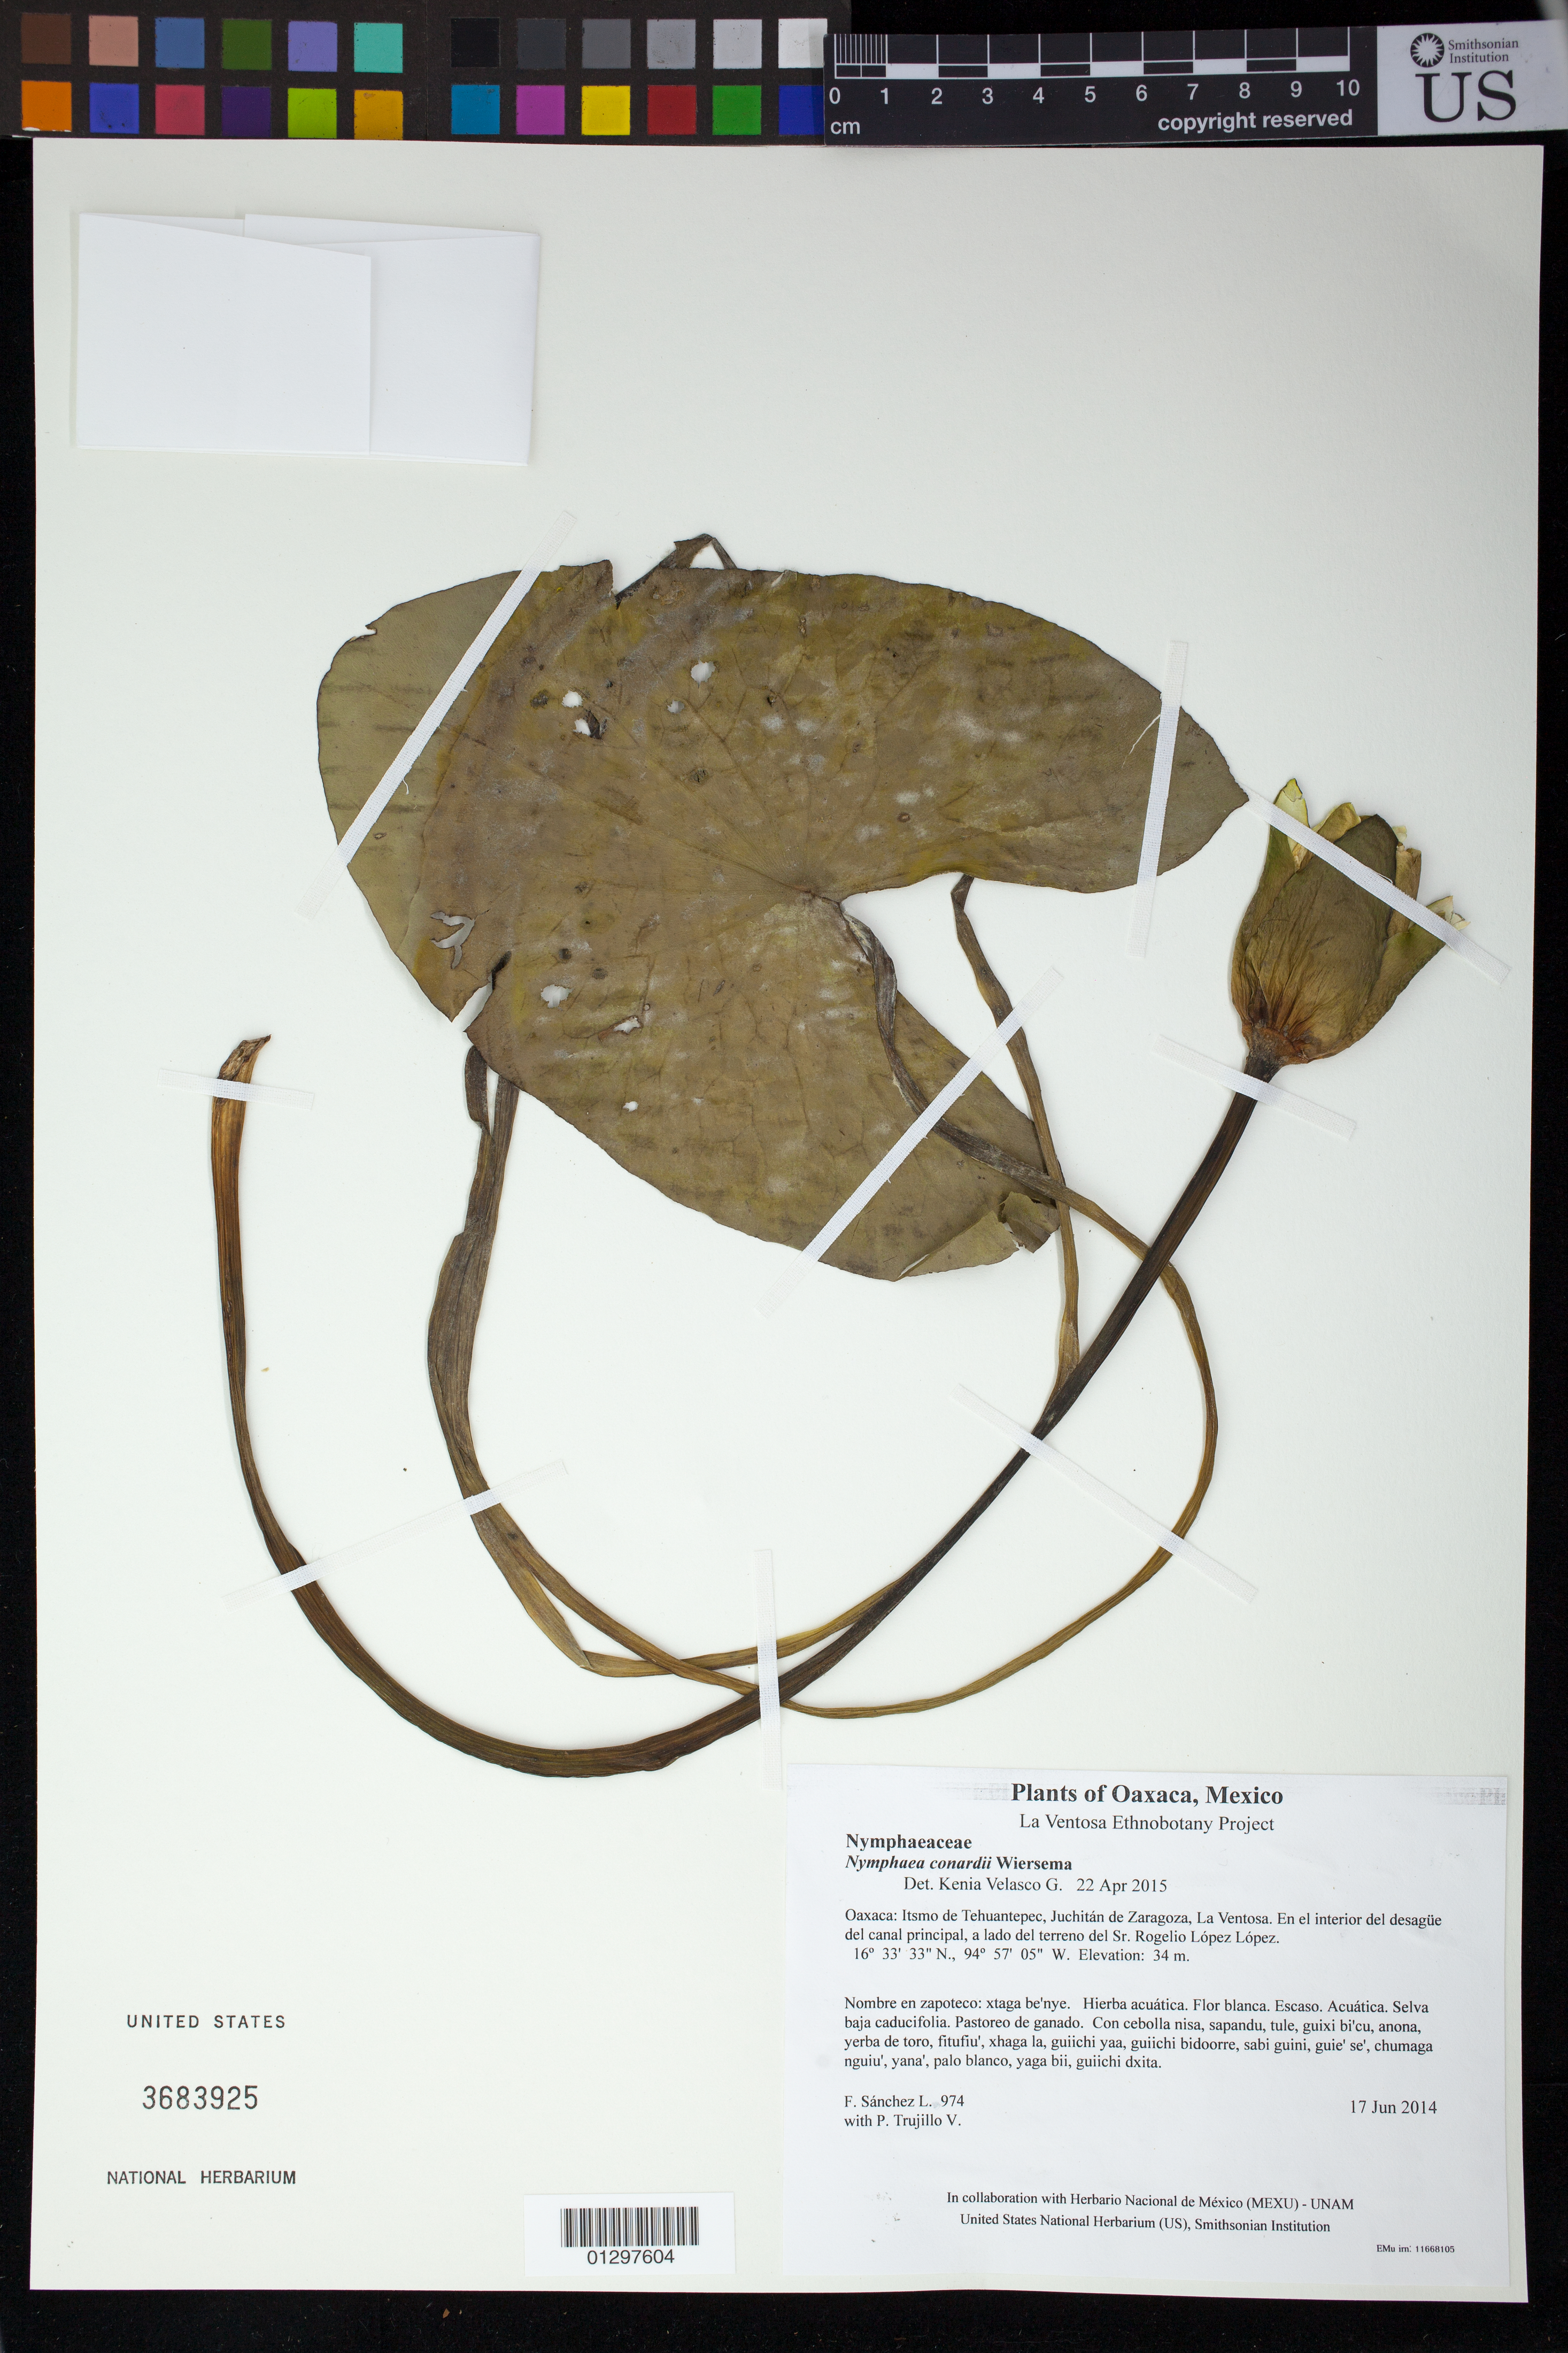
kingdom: Plantae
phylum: Tracheophyta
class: Magnoliopsida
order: Nymphaeales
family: Nymphaeaceae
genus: Nymphaea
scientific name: Nymphaea conardii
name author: Wiersema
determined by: Velasco G., Kenia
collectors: F. Sánchez L. & P. Trujillo V.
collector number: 974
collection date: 2014-06-17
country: Mexico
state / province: Oaxaca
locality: Itsmo de Tehuantepec, Juchitán de Zaragoza, La Ventosa. En el interior del desagüe del canal principal, a lado del terreno del Sr. Rogelio López López.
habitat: Selva baja caducifolia. Pastoreo de ganado.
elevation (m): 34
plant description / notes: JEBOT, MEXU, SERO, US; Guixi nisa. Guie' naquichi'. Huaxie'.; mudubina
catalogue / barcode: US 3683925